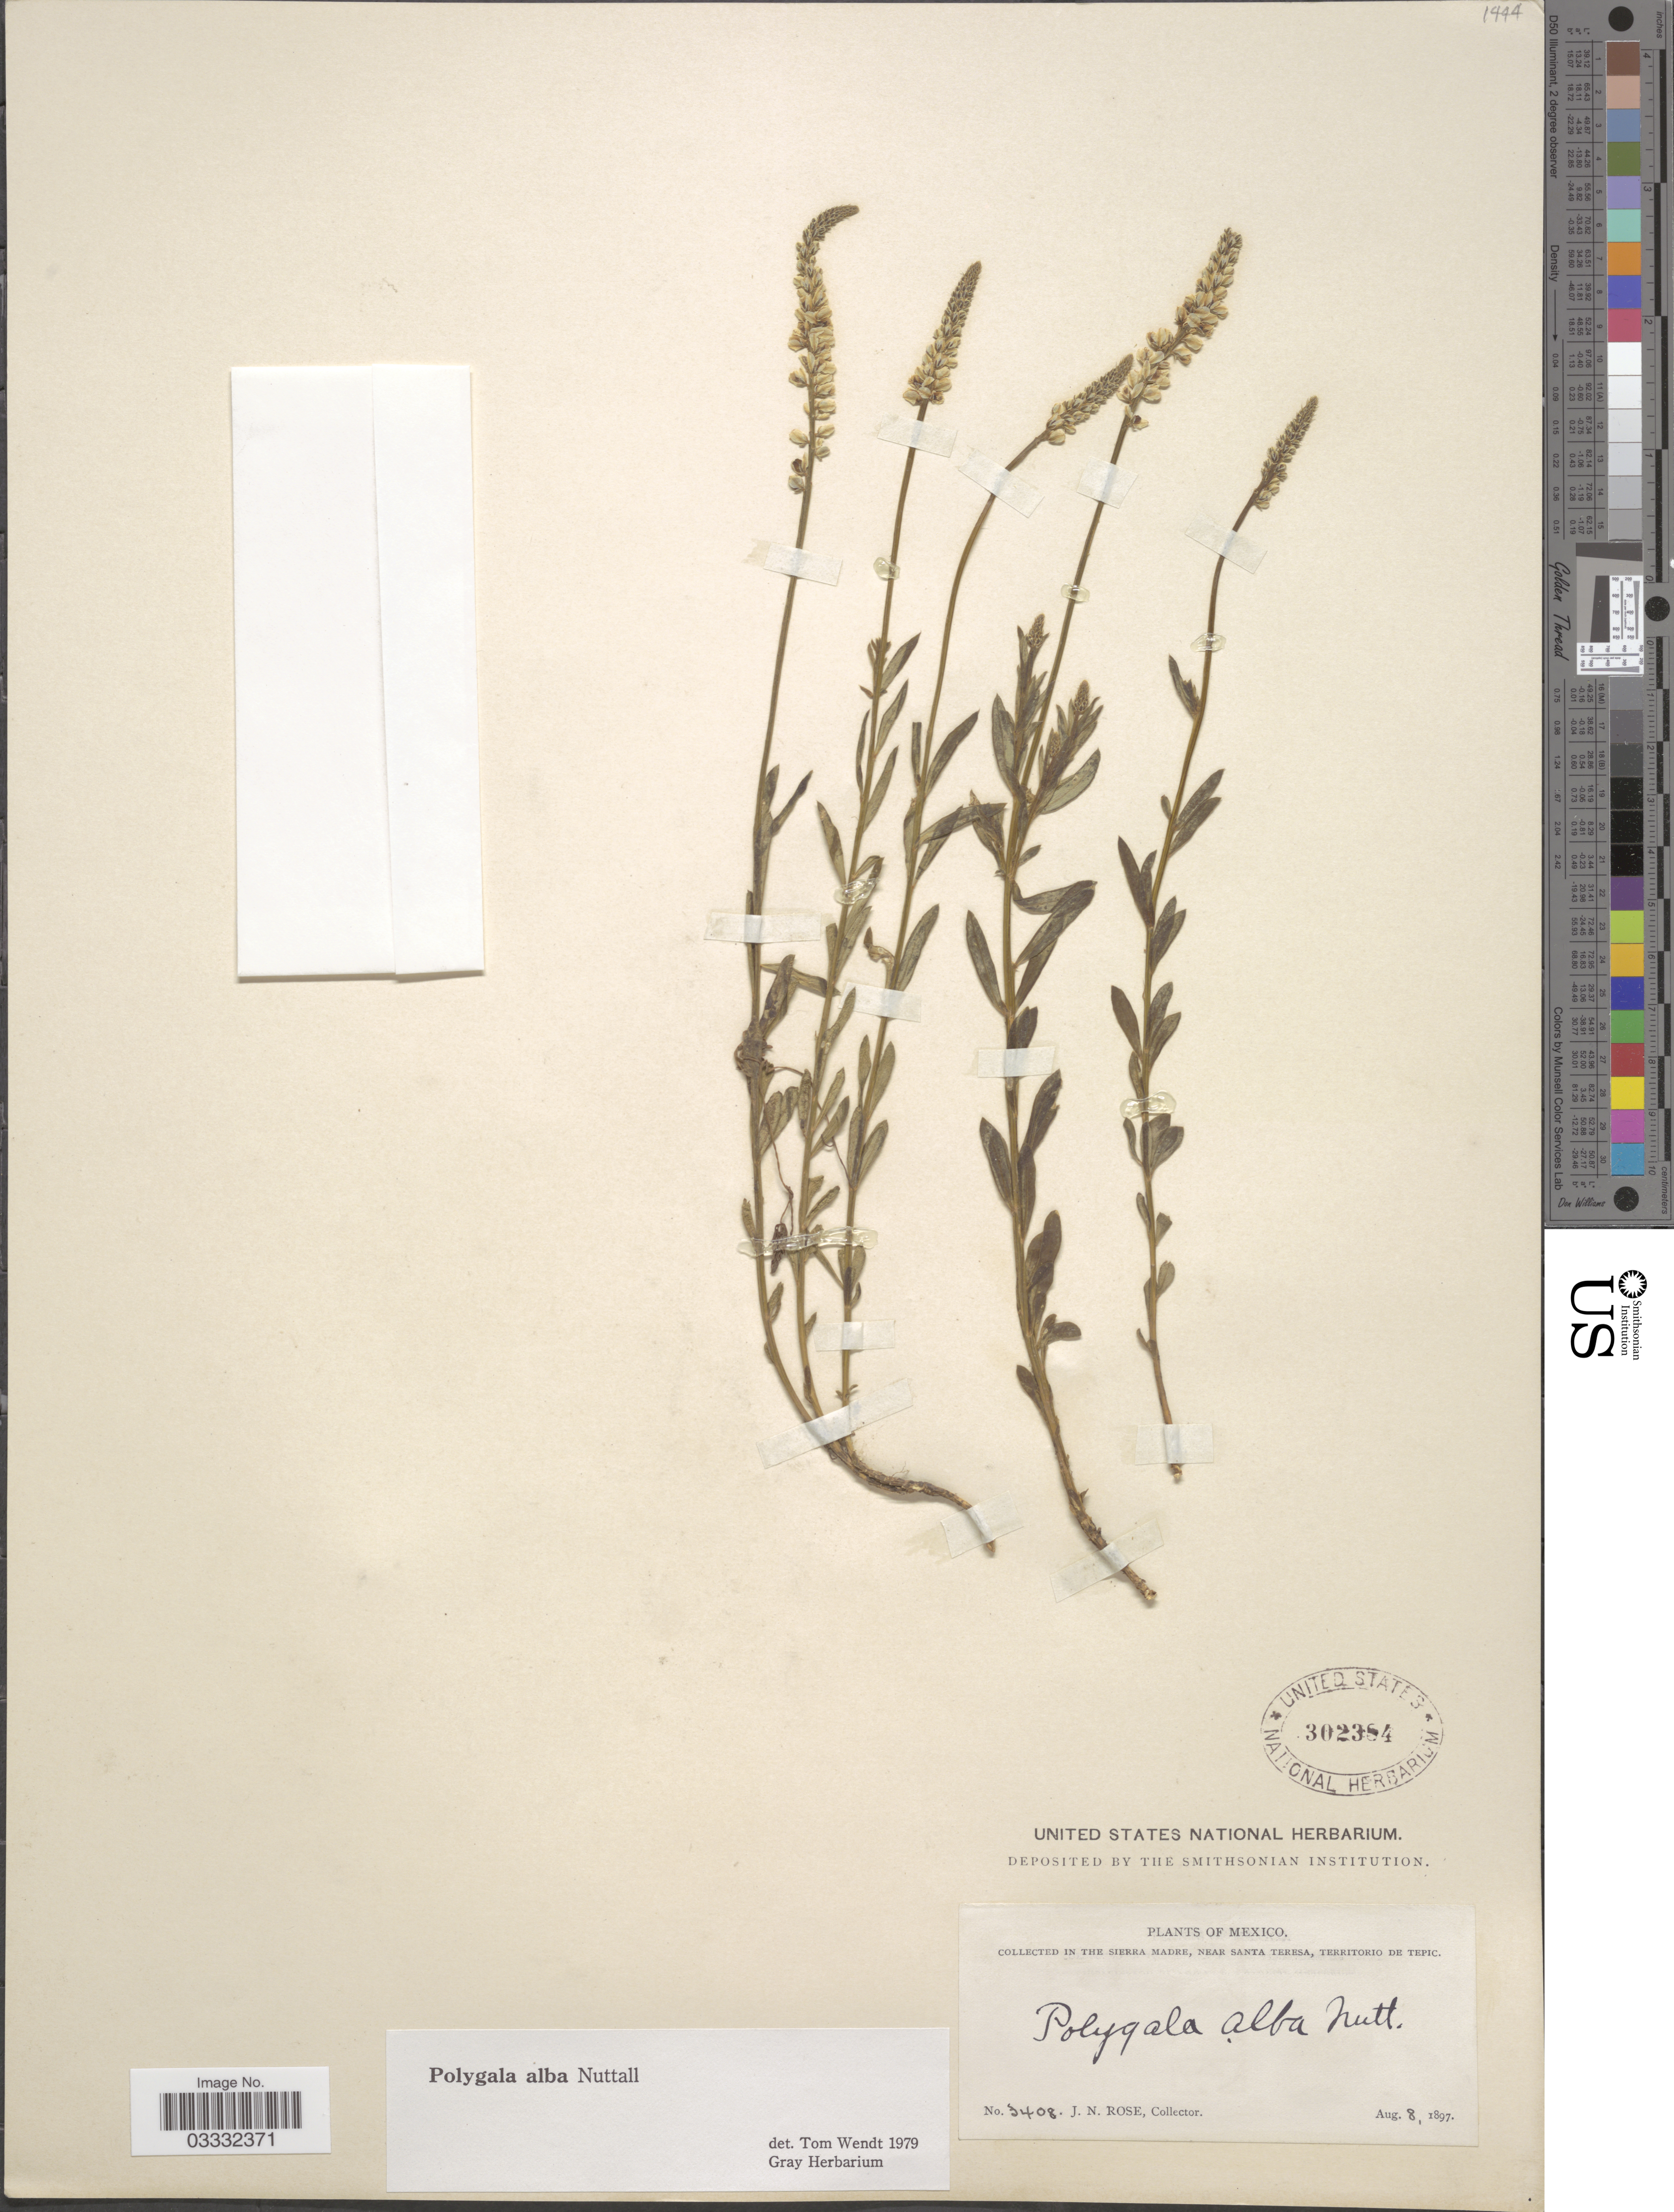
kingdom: Plantae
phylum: Tracheophyta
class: Magnoliopsida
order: Fabales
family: Polygalaceae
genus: Polygala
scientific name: Polygala alba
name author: Nutt.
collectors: J. N. Rose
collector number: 3408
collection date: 1897-08-08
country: Mexico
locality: In the Sierra Madre, near Santa Teresa, Territorio de Tepic.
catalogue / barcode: US 302384